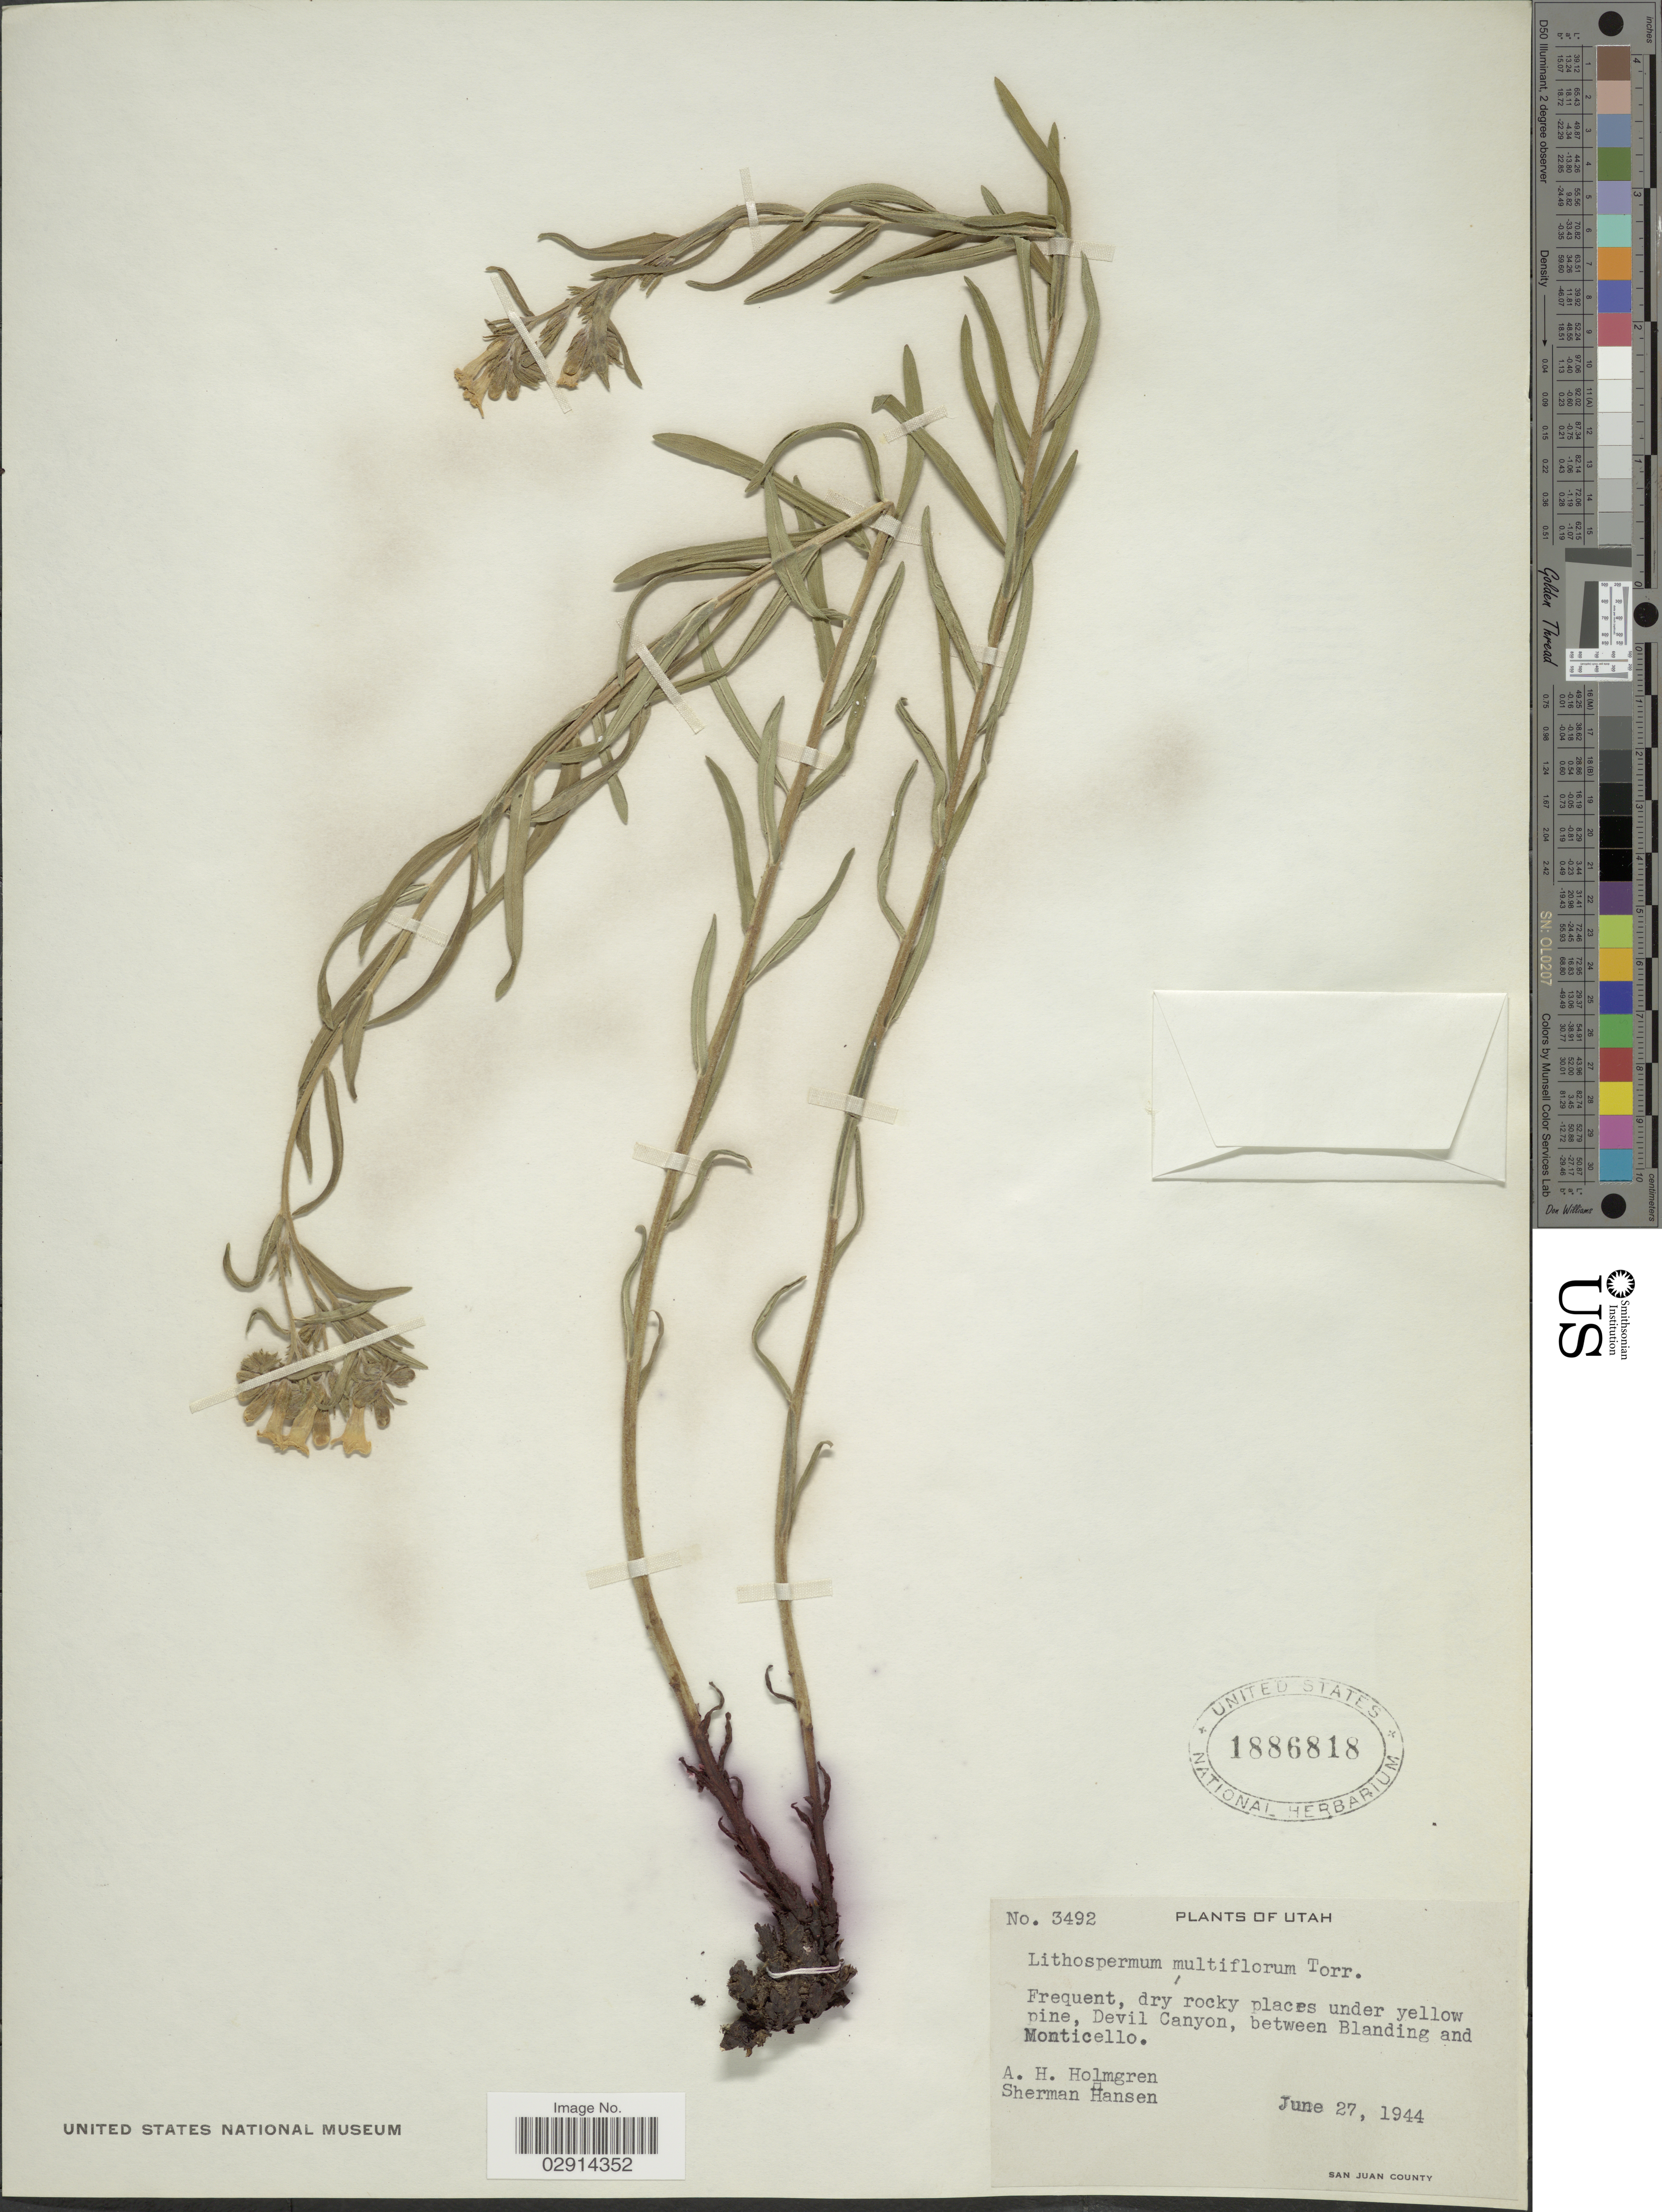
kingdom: Plantae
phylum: Tracheophyta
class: Magnoliopsida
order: Boraginales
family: Boraginaceae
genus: Lithospermum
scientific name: Lithospermum multiflorum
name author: Torr. ex A. Gray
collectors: A. H. Holmgren & S. Hansen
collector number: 3492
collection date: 1944-06-27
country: United States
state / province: Utah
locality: Devil Canyon, between Blanding and Monticello. San Juan County.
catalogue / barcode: US 1886818